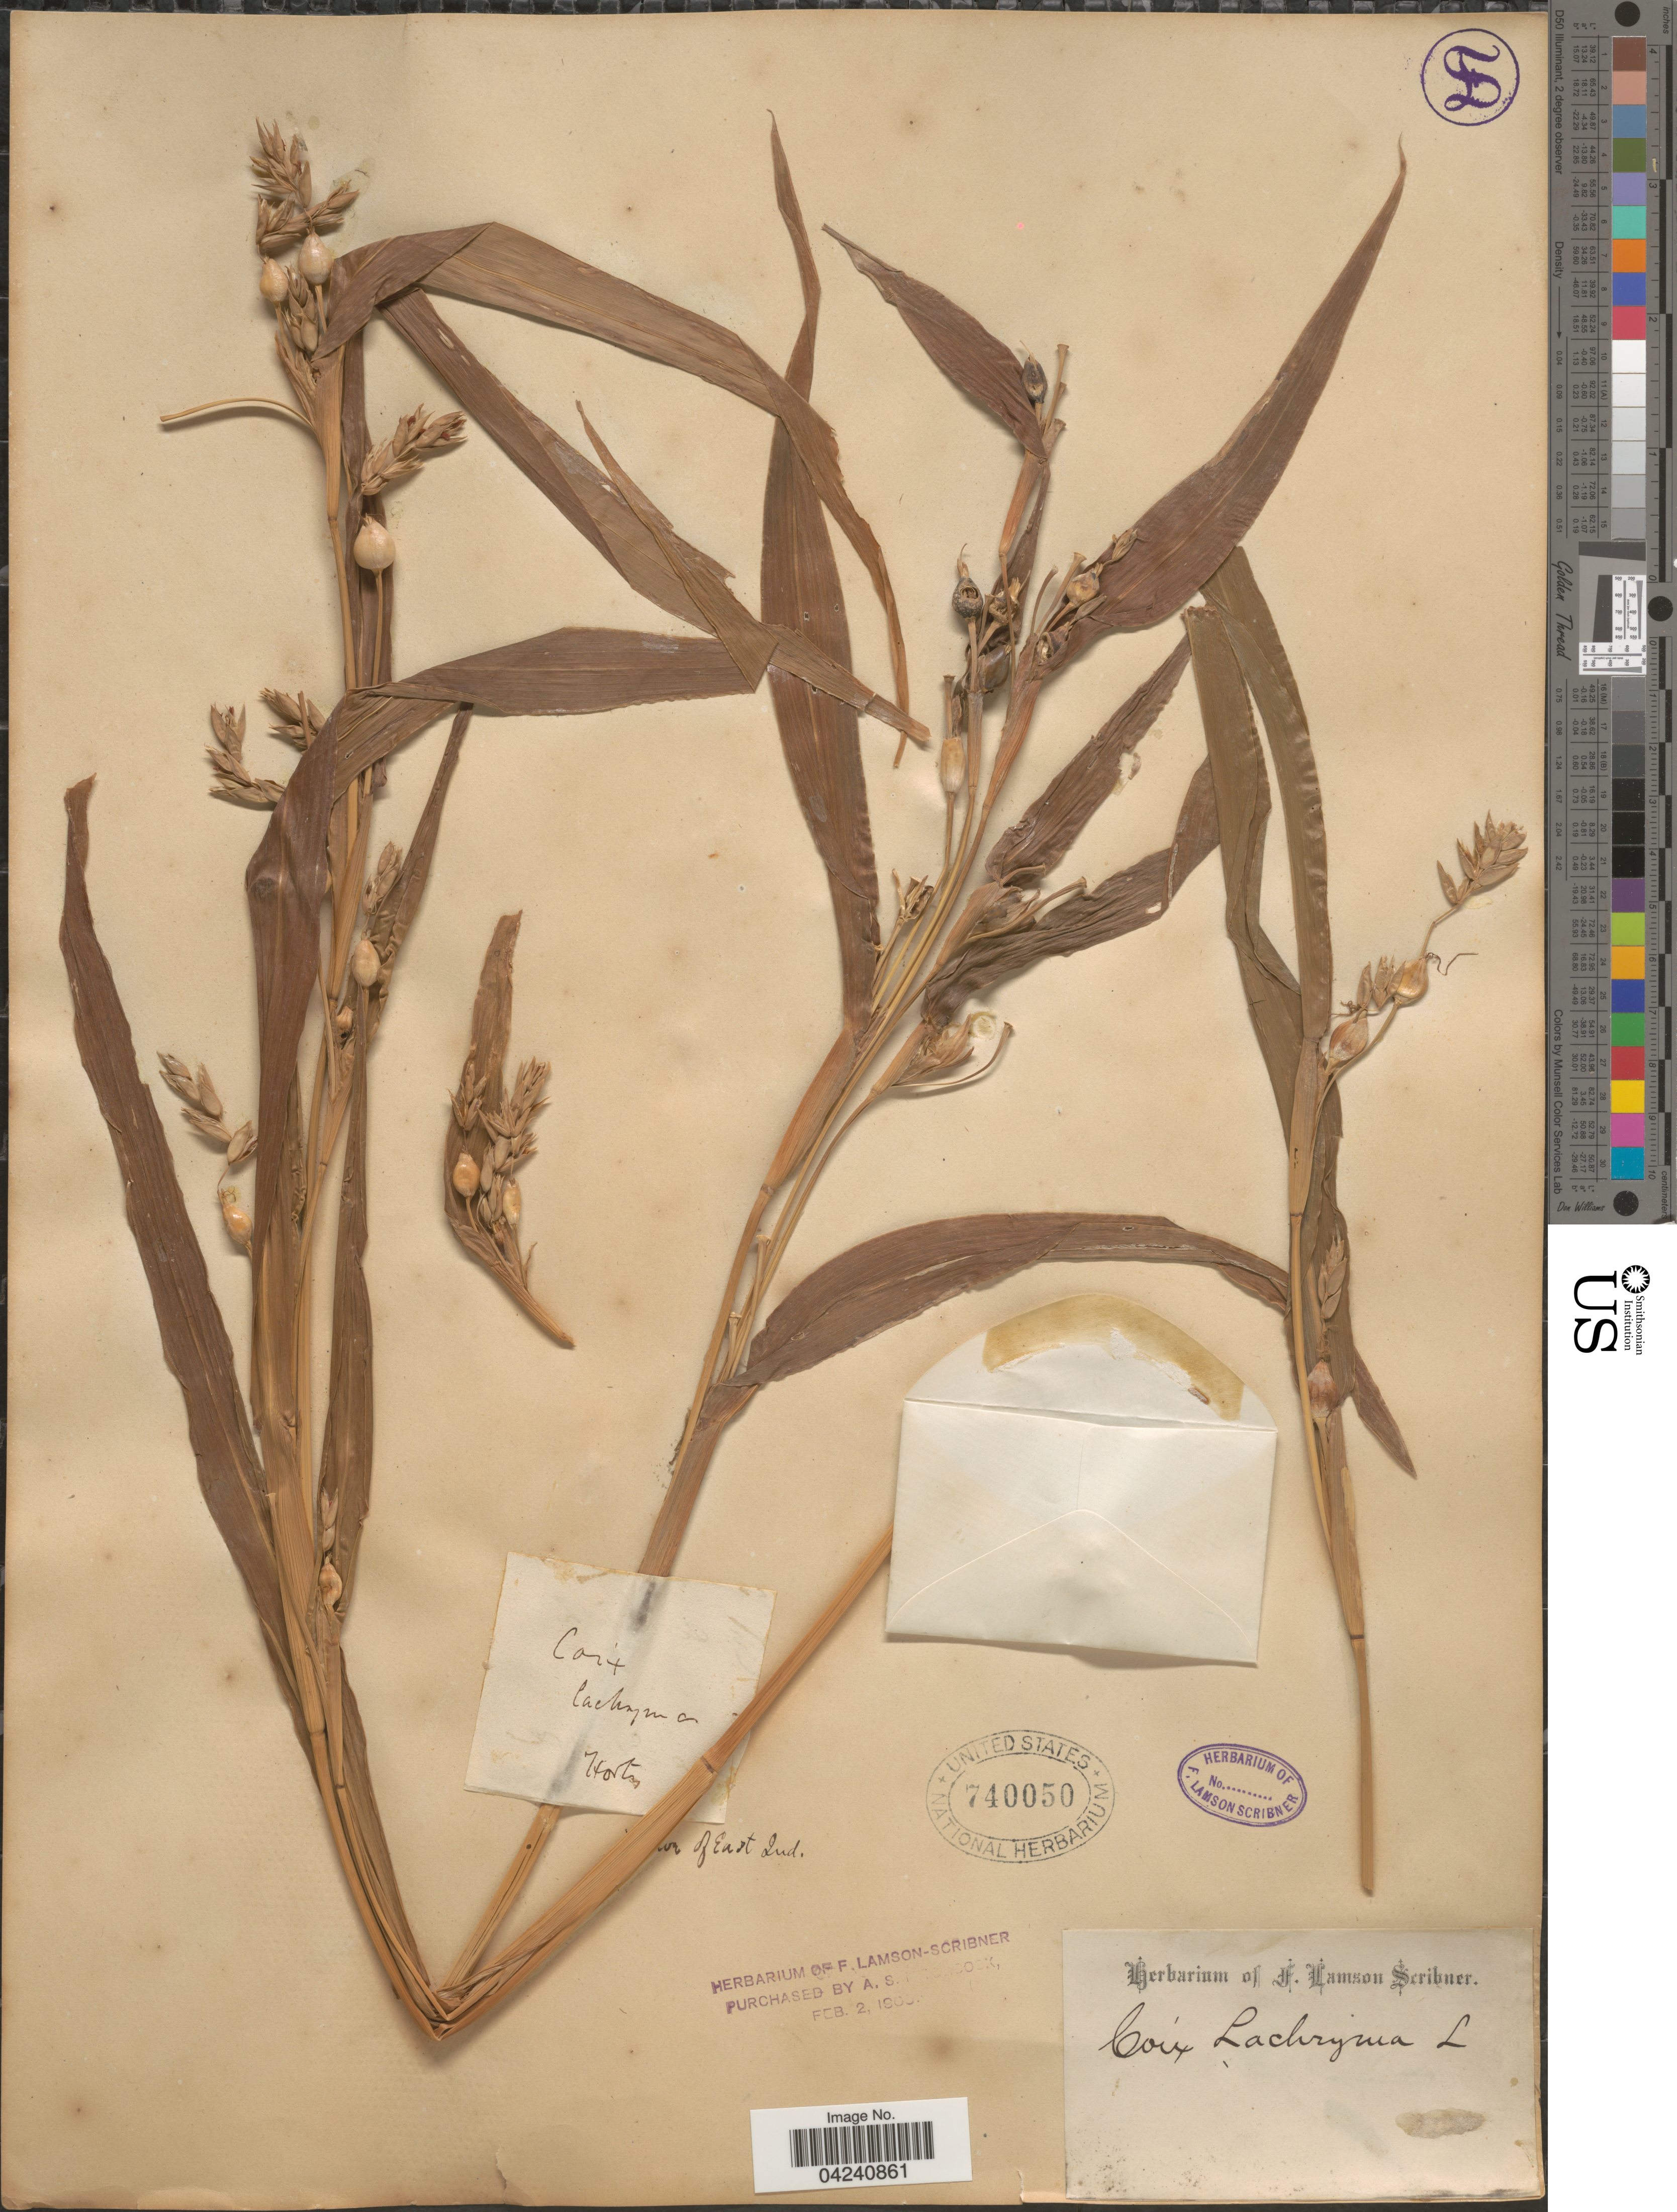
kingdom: Plantae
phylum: Tracheophyta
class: Liliopsida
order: Poales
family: Poaceae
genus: Coix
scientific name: Coix lacryma-jobi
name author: L.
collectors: Horton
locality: [illegible text] of East Ind.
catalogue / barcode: US 740050